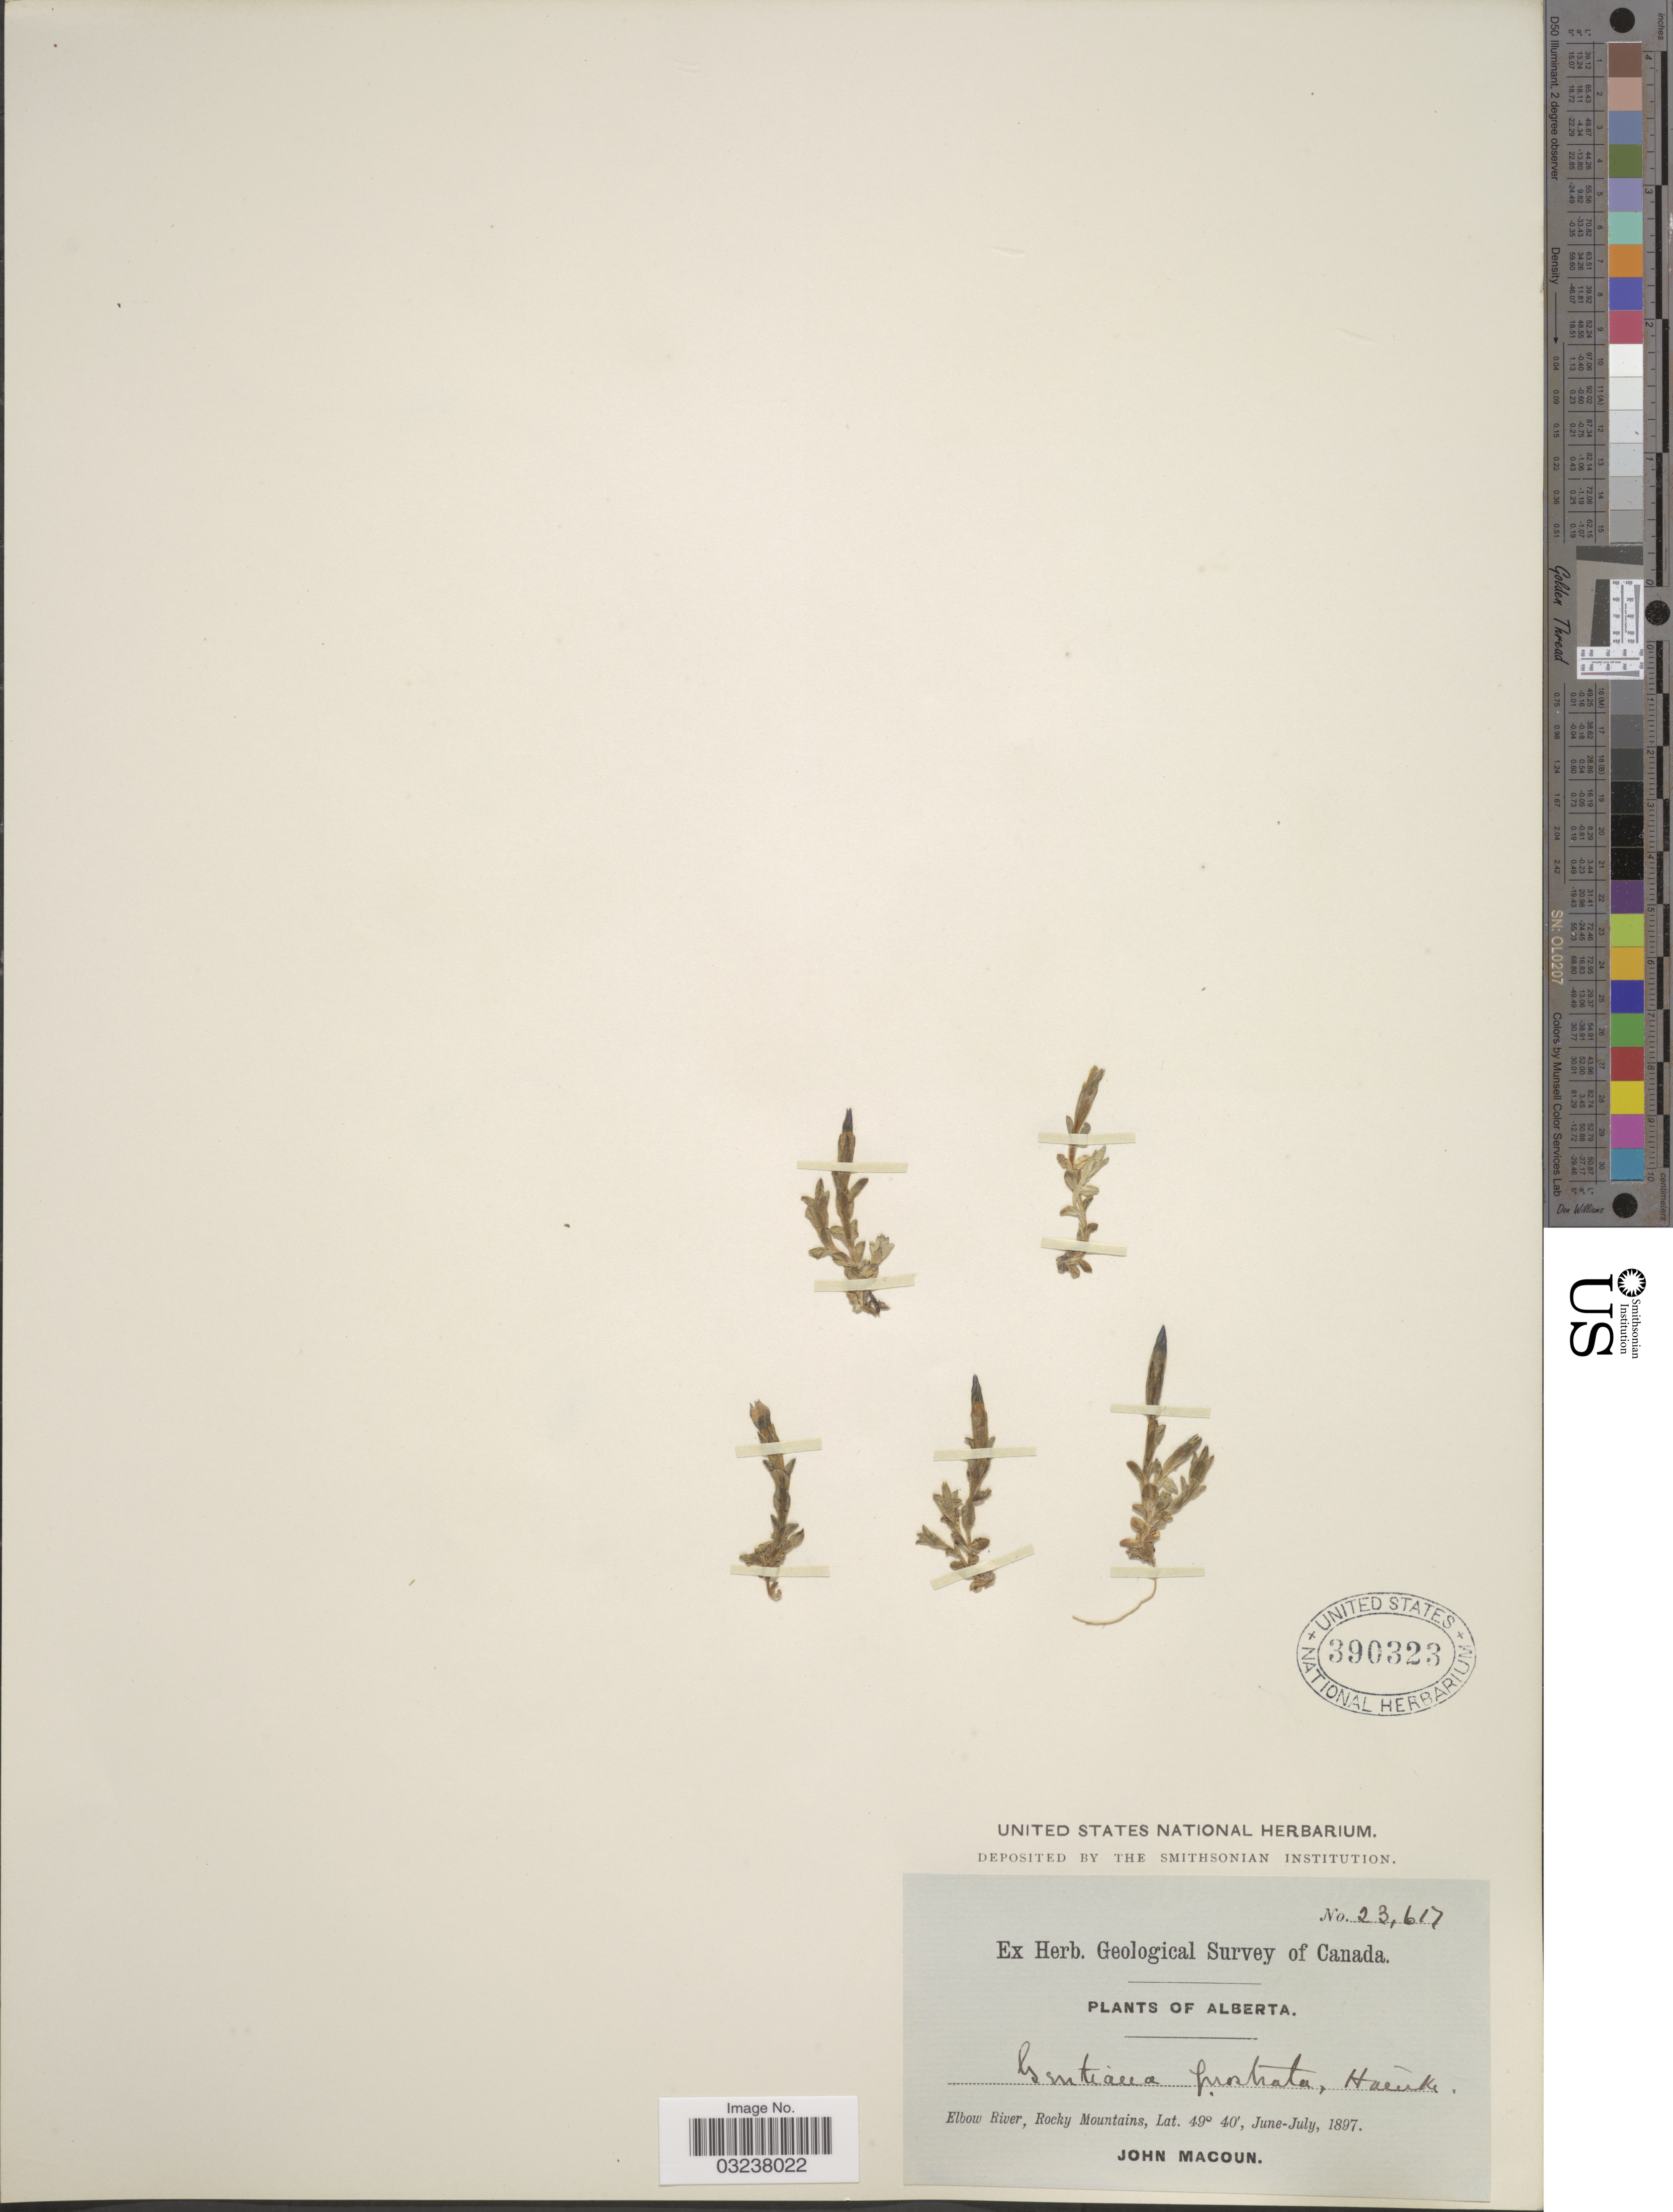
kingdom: Plantae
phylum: Tracheophyta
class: Magnoliopsida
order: Gentianales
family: Gentianaceae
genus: Gentiana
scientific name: Gentiana prostrata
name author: Haenke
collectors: J. Macoun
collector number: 23617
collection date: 1897-06/1897-07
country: Canada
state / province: Alberta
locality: Elbow River, Rocky Mountains.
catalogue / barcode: US 390323